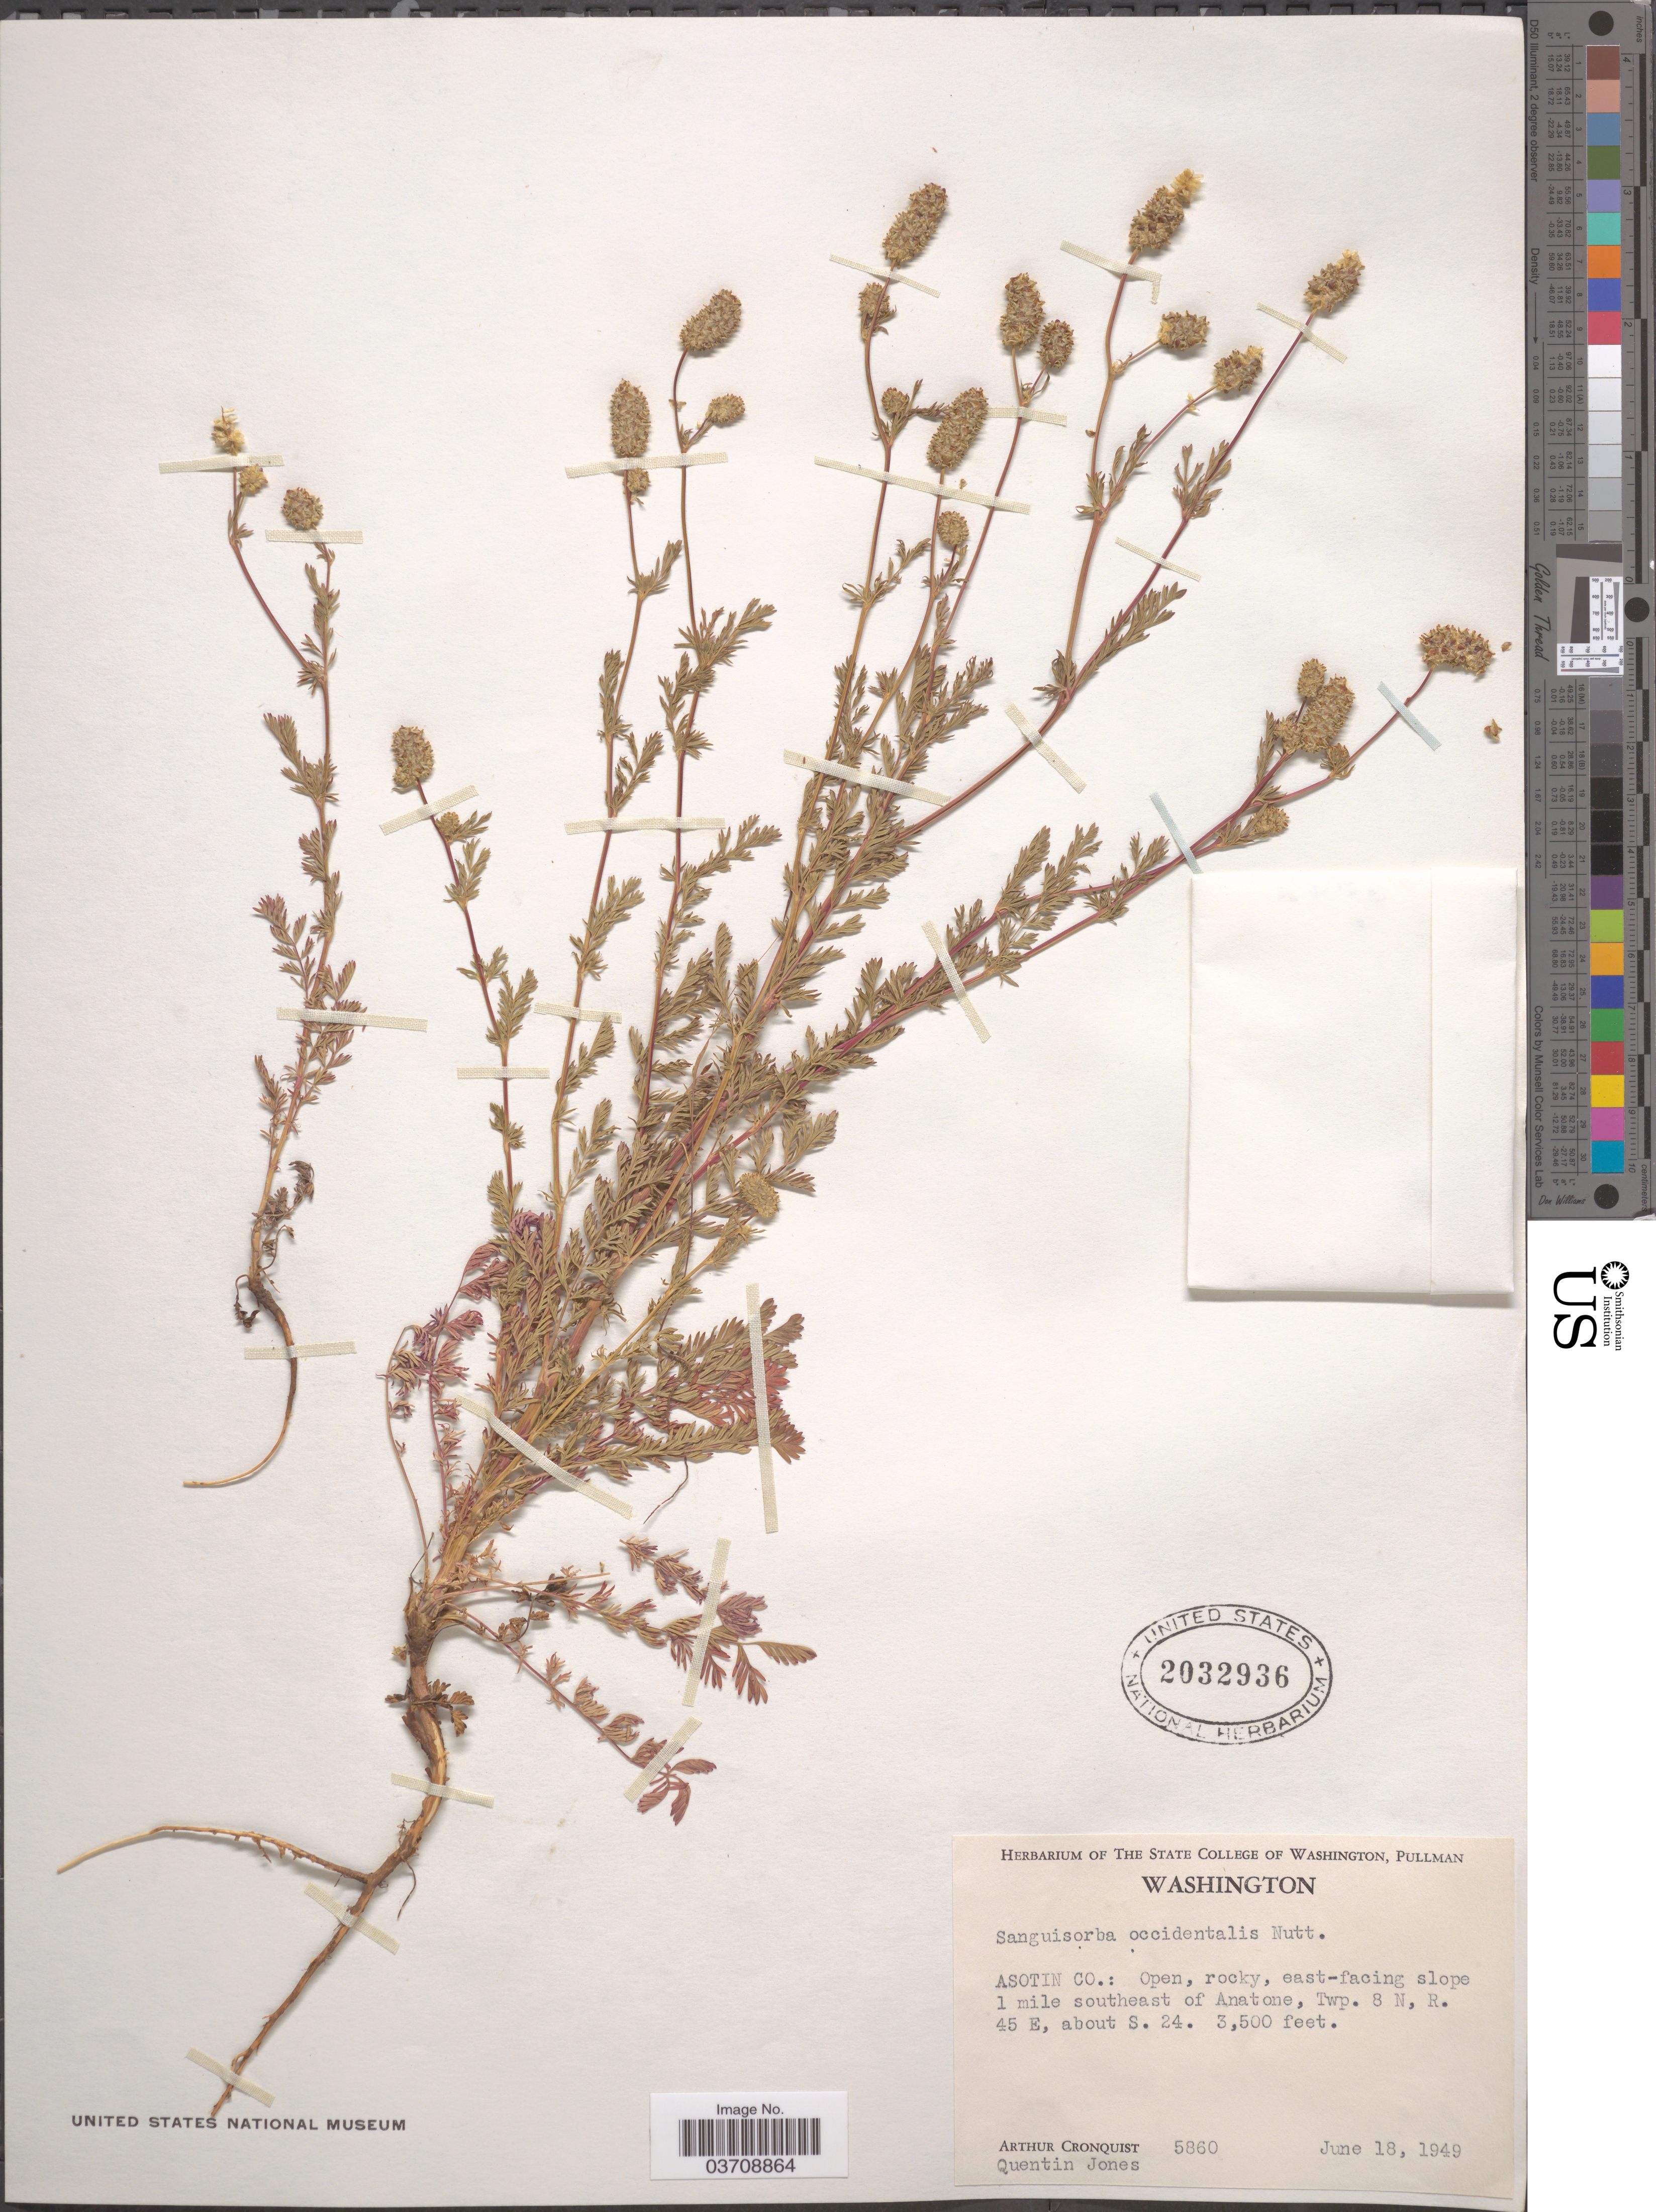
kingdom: Plantae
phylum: Tracheophyta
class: Magnoliopsida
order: Rosales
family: Rosaceae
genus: Sanguisorba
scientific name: Sanguisorba occidentalis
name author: Nutt.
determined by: Strong, Mark T., (BOT), Smithsonian Institution - National Museum of Natural History (UNITED STATES)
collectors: A. J. Cronquist & Q. Jones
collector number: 5860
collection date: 1949-06-18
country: United States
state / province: Washington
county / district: Asotin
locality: Asotin Co.: east-facing slope 1 mile southeast of Anatone, Twp. 8 N, R. 45 E, about S. 24.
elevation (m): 1067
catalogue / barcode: US 2032936